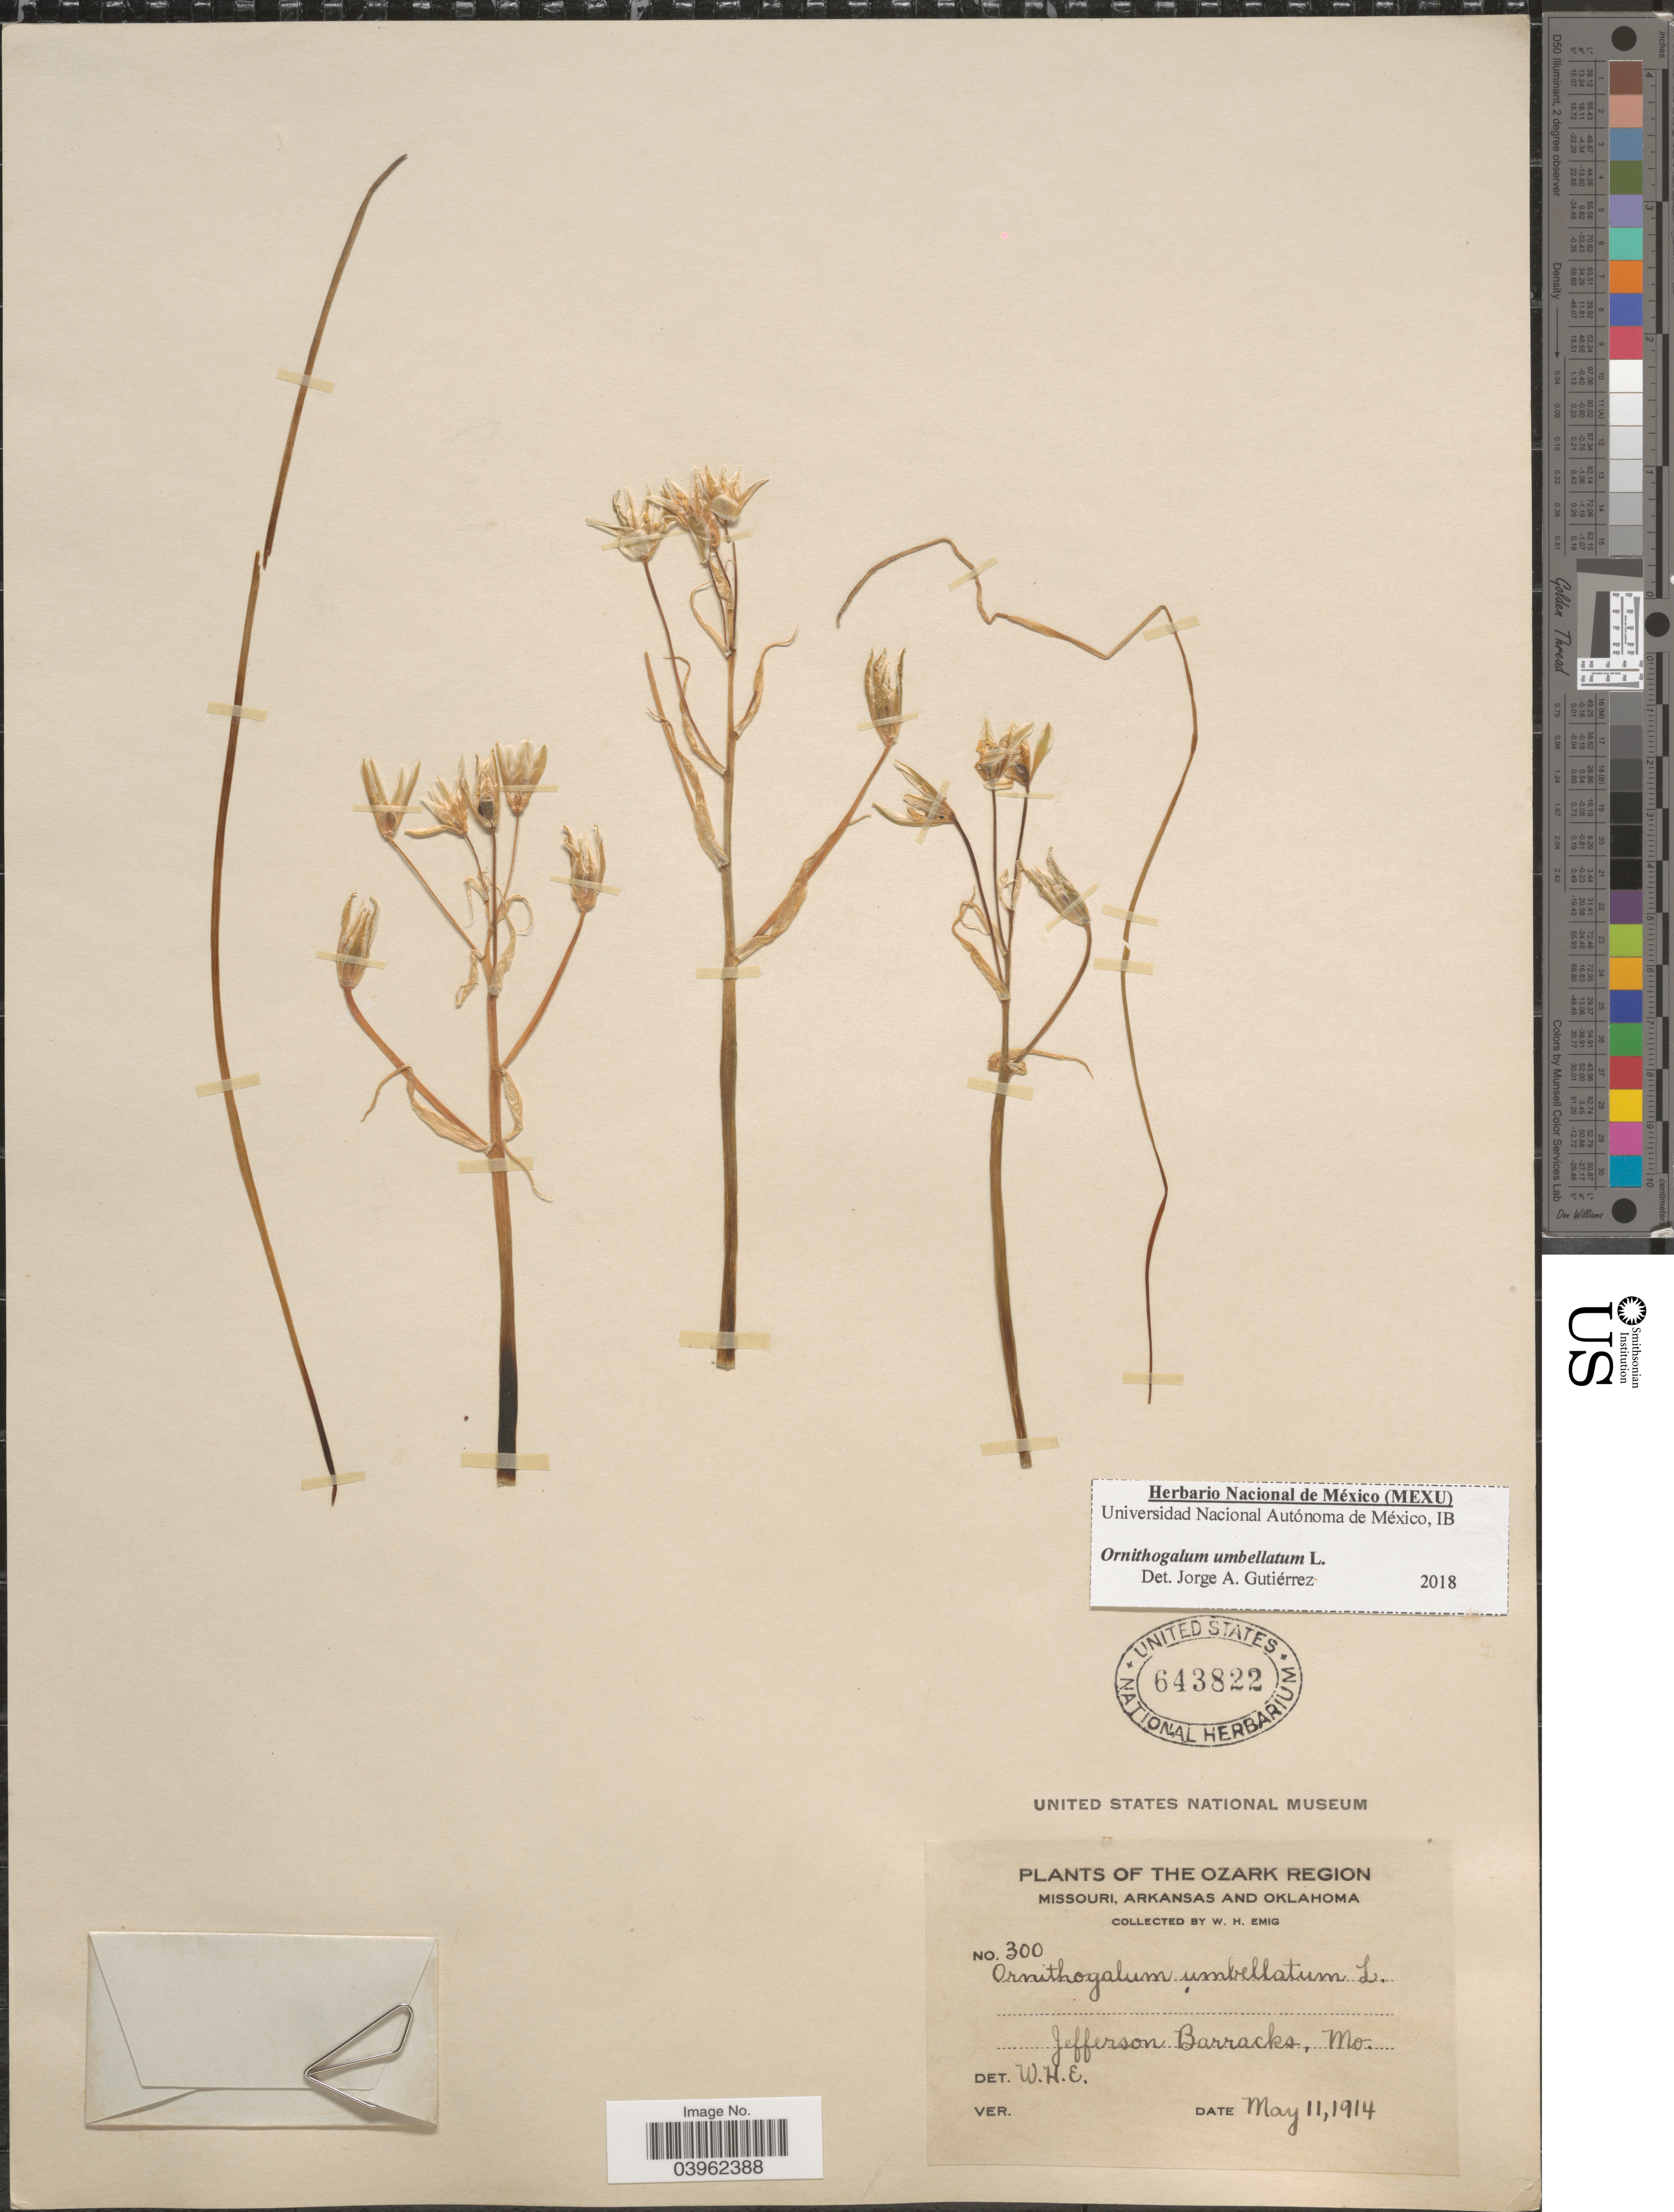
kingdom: Plantae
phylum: Tracheophyta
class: Liliopsida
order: Asparagales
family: Asparagaceae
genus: Ornithogalum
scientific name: Ornithogalum umbellatum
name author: L.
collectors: W. H. Emig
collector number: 300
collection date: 1914-05-11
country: United States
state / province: Missouri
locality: The Ozark Region. Jefferson Barracks.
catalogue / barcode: US 643822